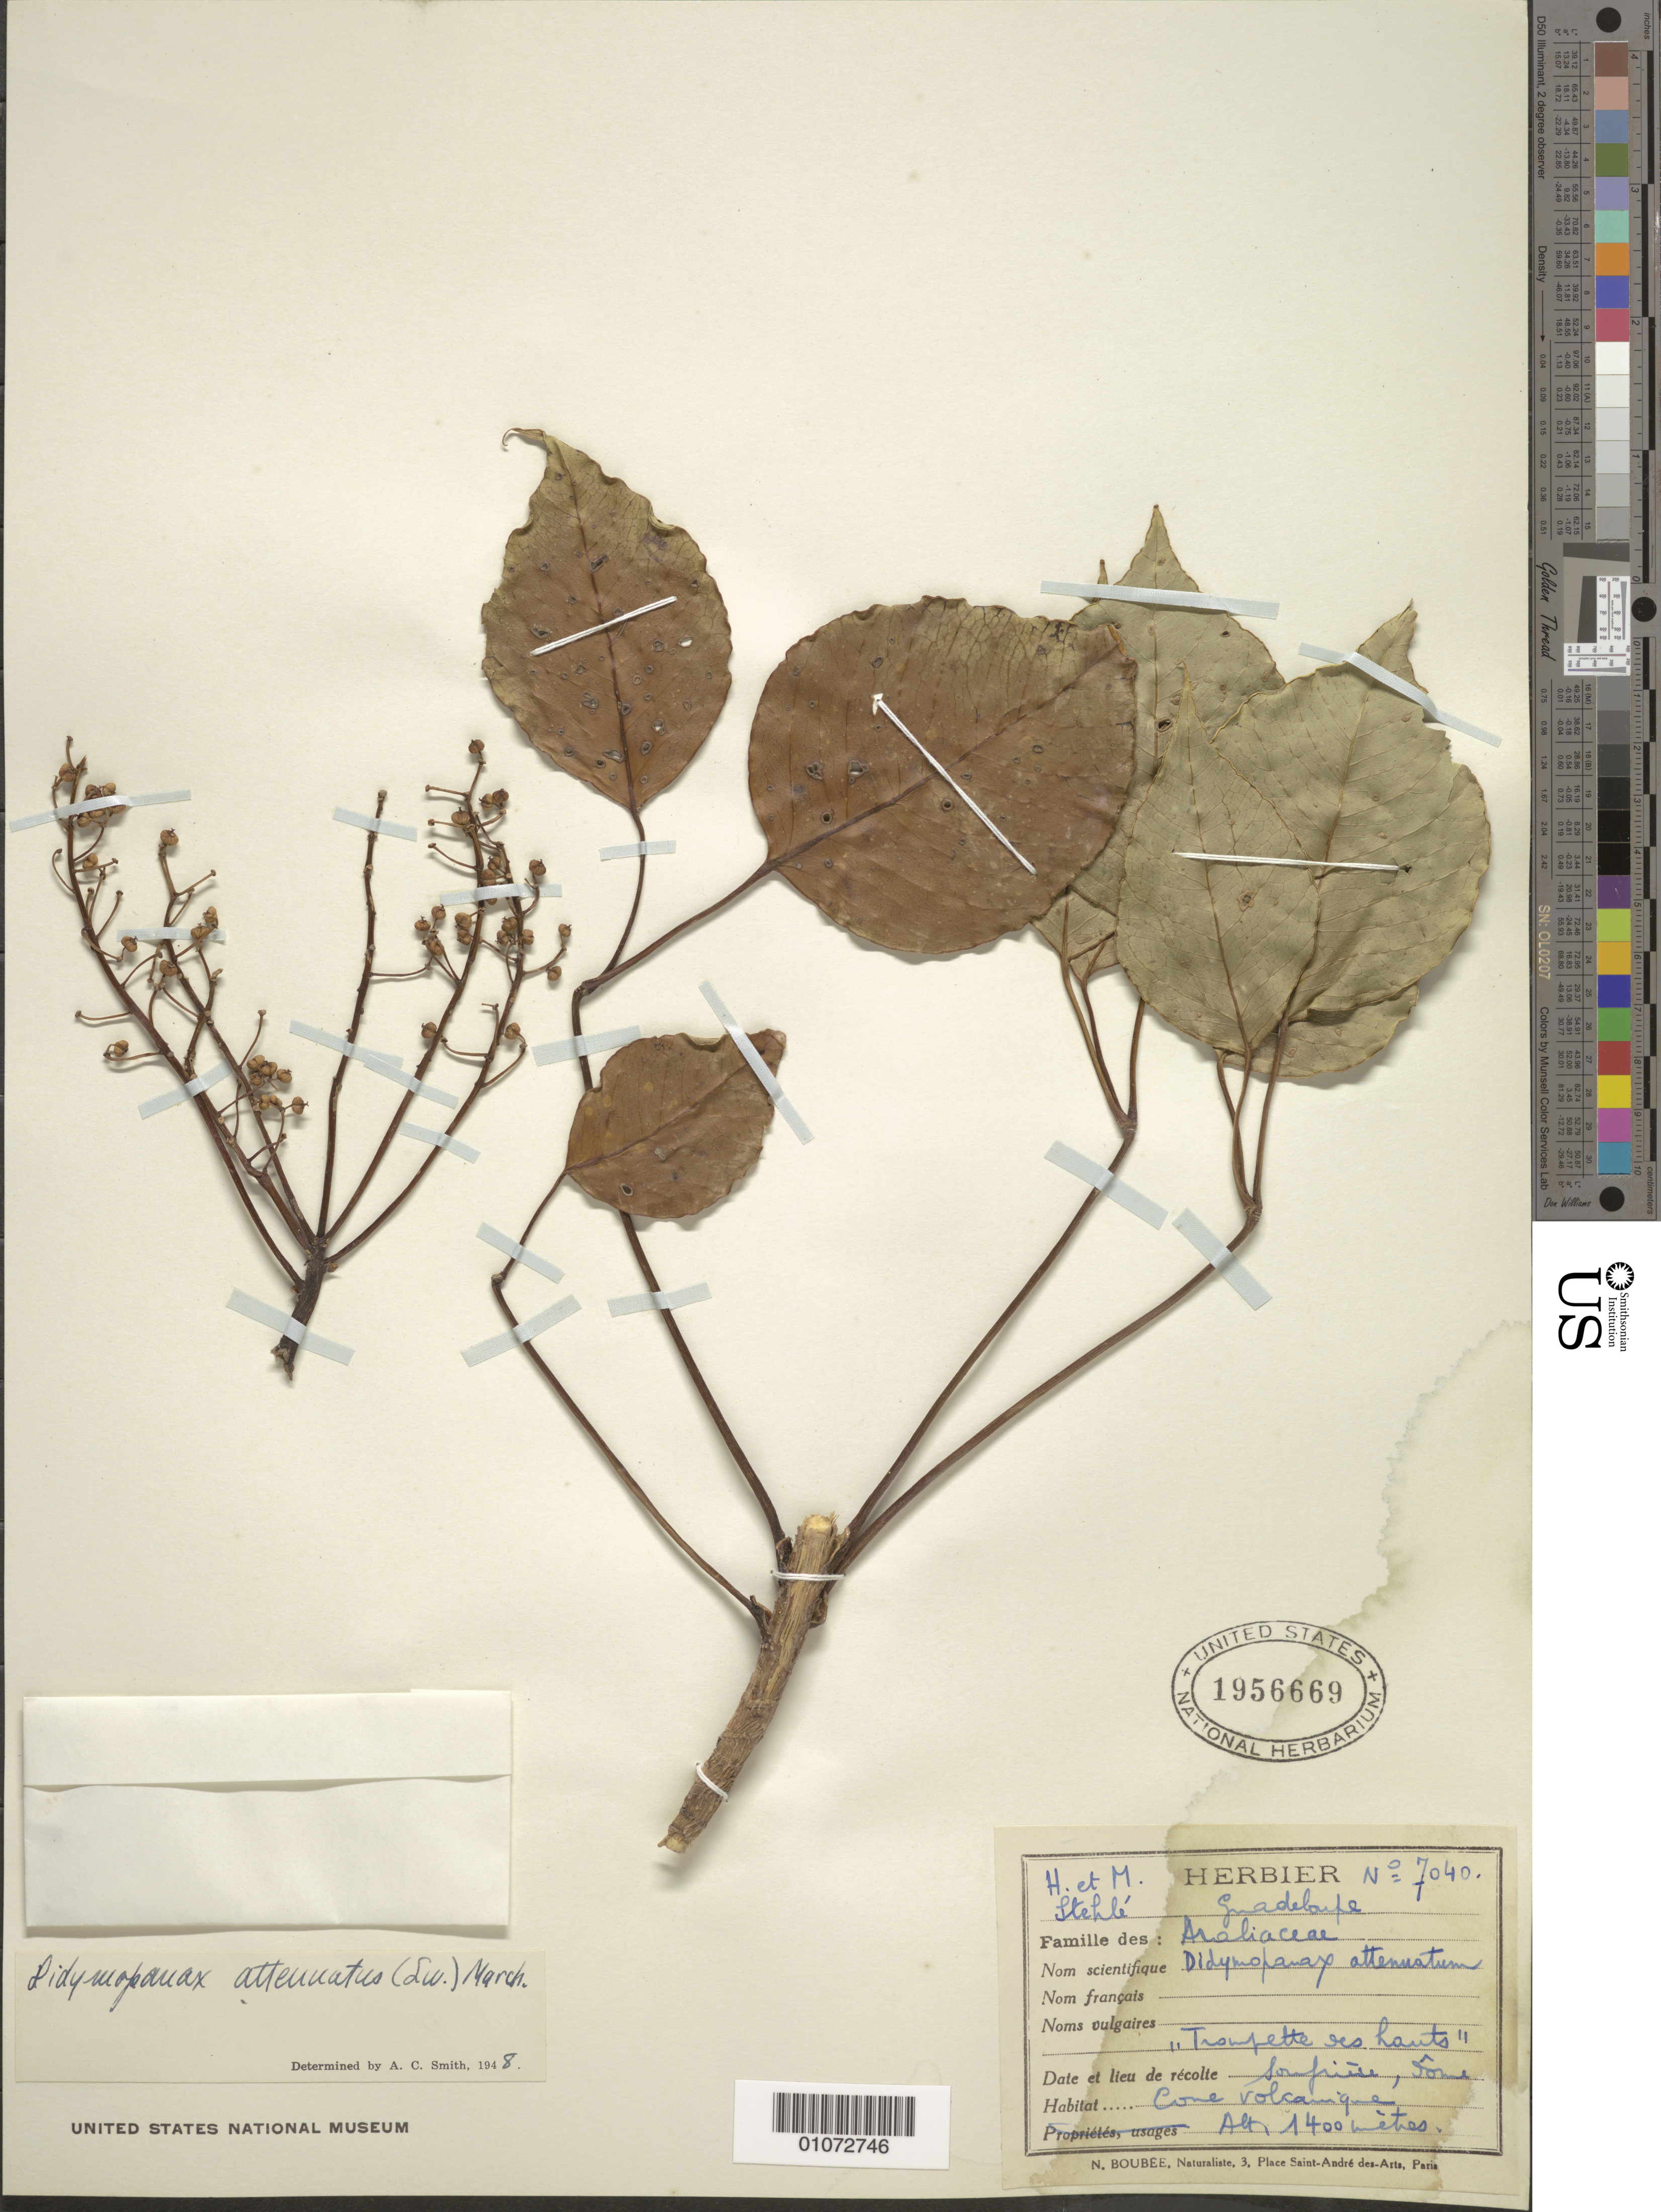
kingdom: Plantae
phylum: Tracheophyta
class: Magnoliopsida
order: Apiales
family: Araliaceae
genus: Schefflera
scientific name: Schefflera attenuata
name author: (Sw.) Frodin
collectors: H. Stehlé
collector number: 7040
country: St. Lucia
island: St. Lucia I.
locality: Volcanic cone.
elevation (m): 1400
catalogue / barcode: US 1956669